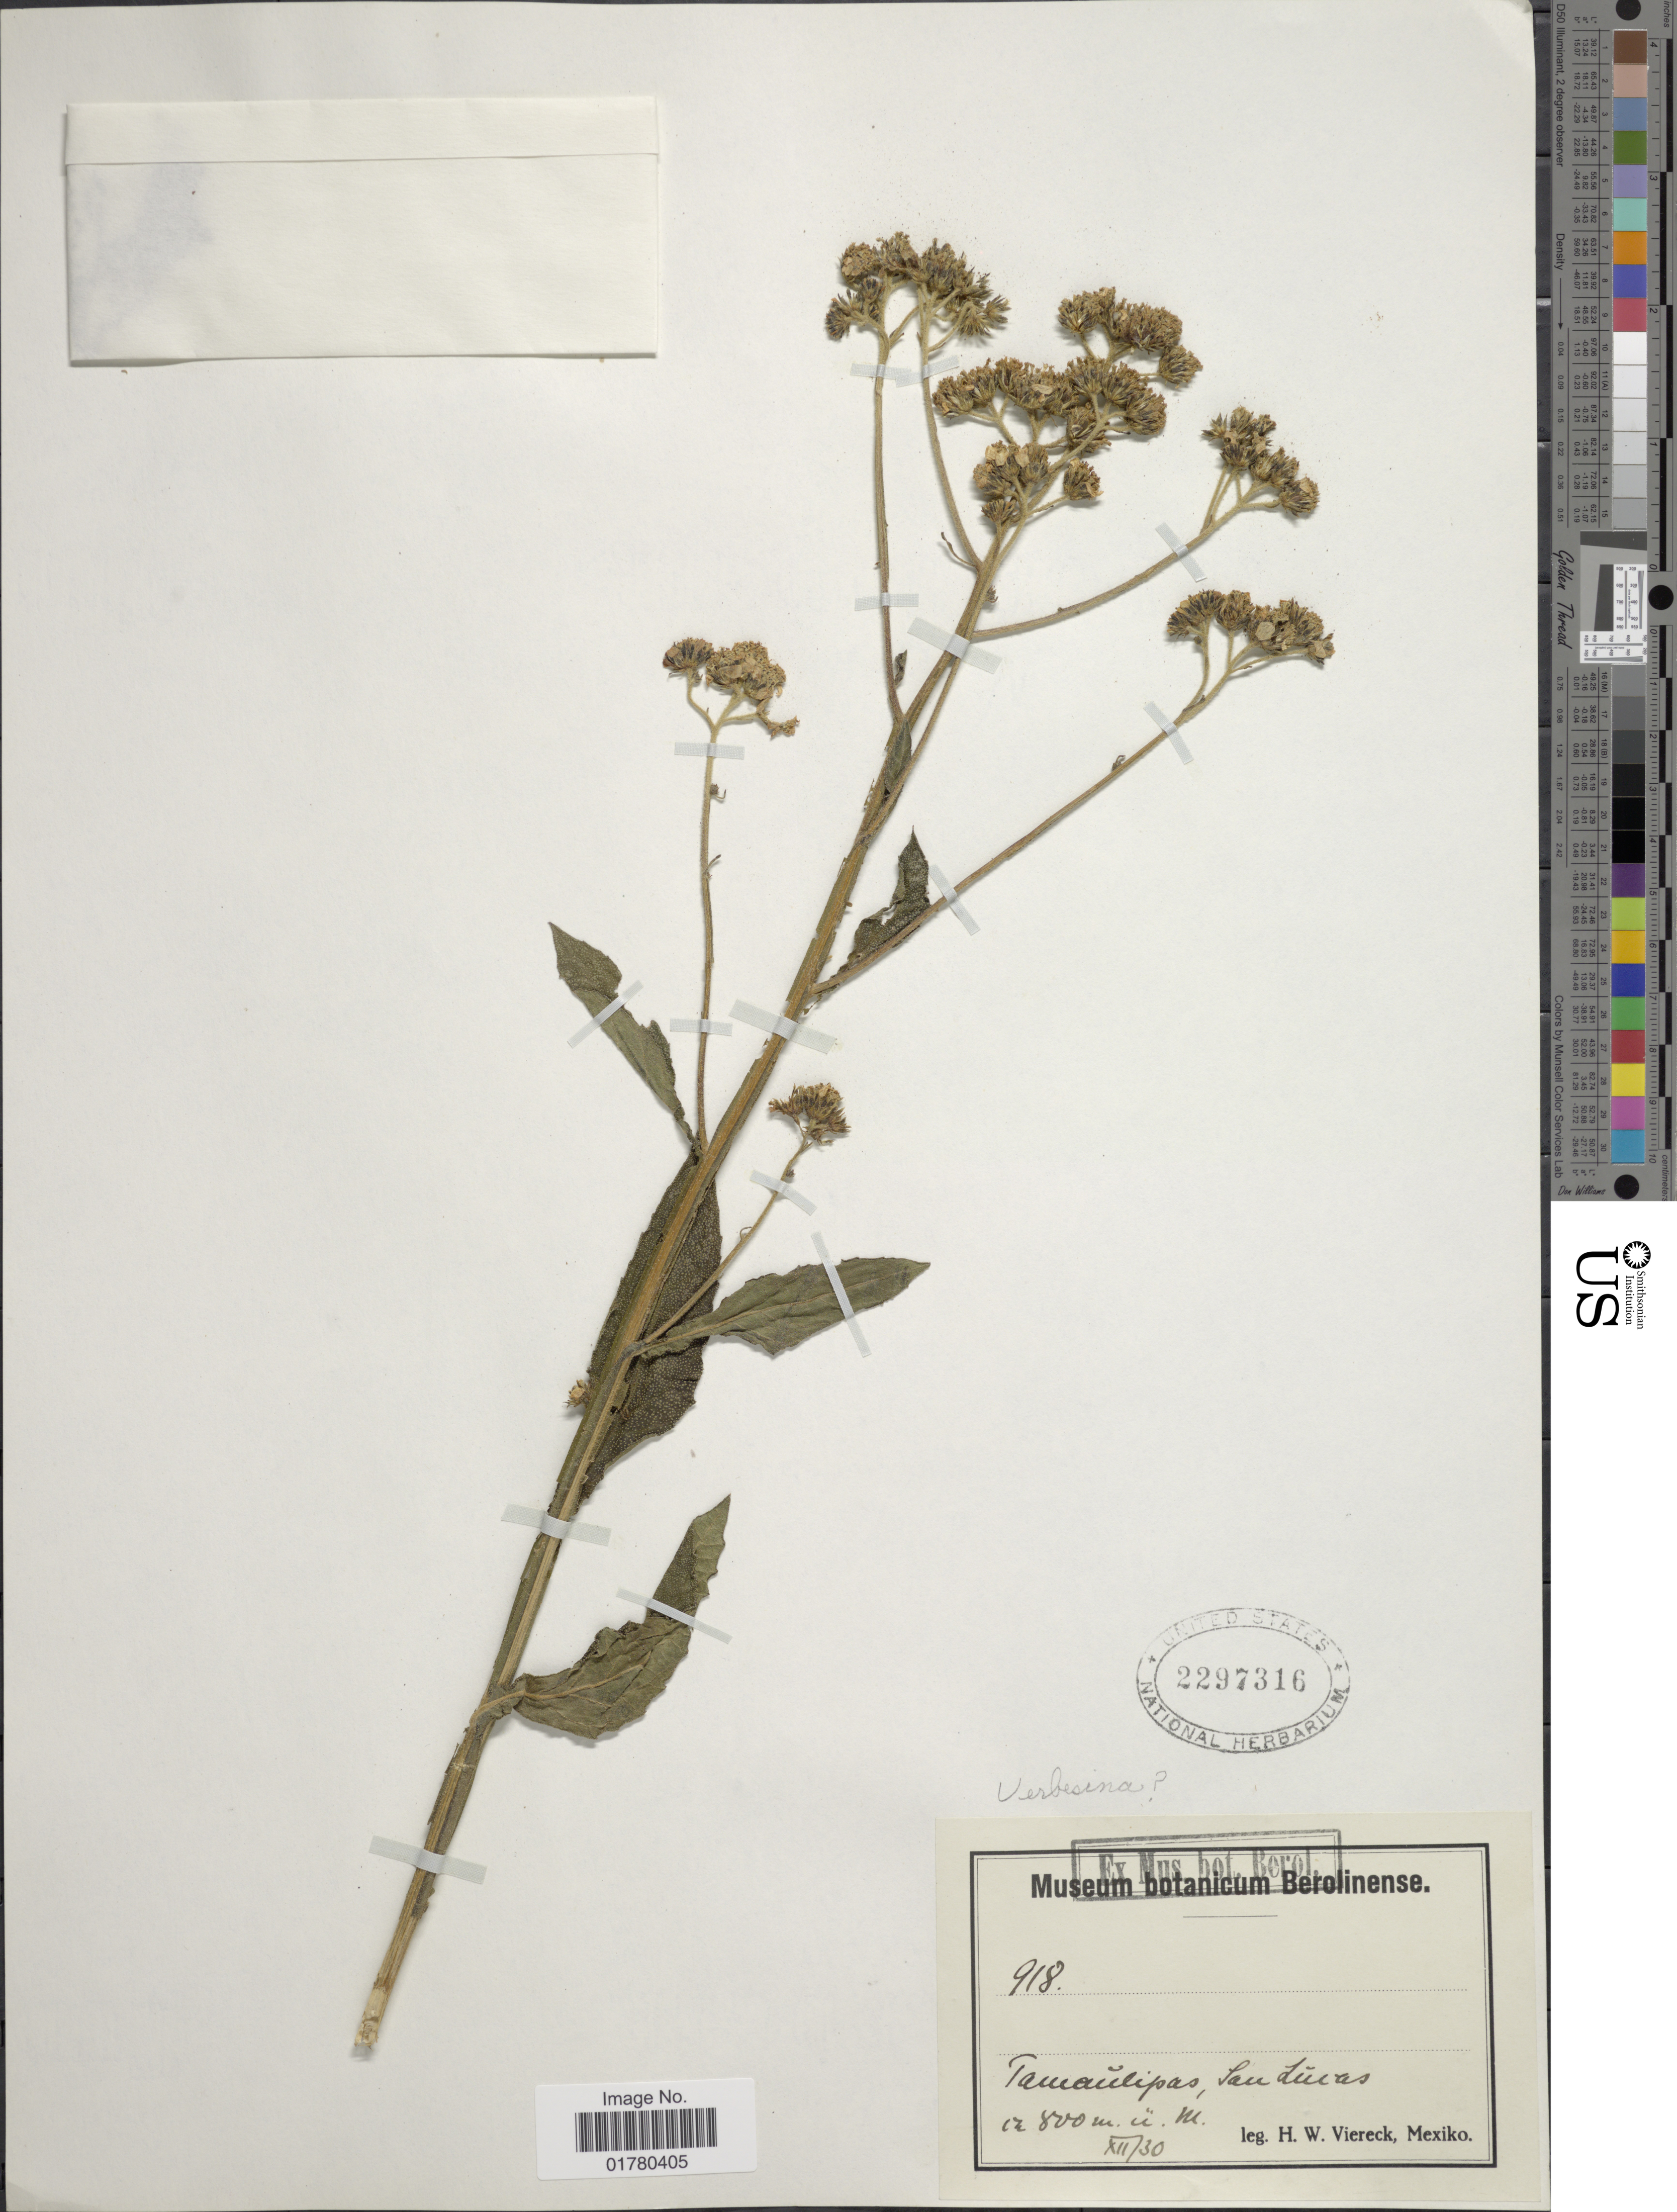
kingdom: Plantae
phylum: Tracheophyta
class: Magnoliopsida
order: Asterales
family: Asteraceae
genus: Verbesina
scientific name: Verbesina sp.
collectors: H. W. Viereck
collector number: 918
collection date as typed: Transcribed d/m/y: /12/30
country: Mexico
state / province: Tamaulipas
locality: San Lucas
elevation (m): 800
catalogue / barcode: US 2297316